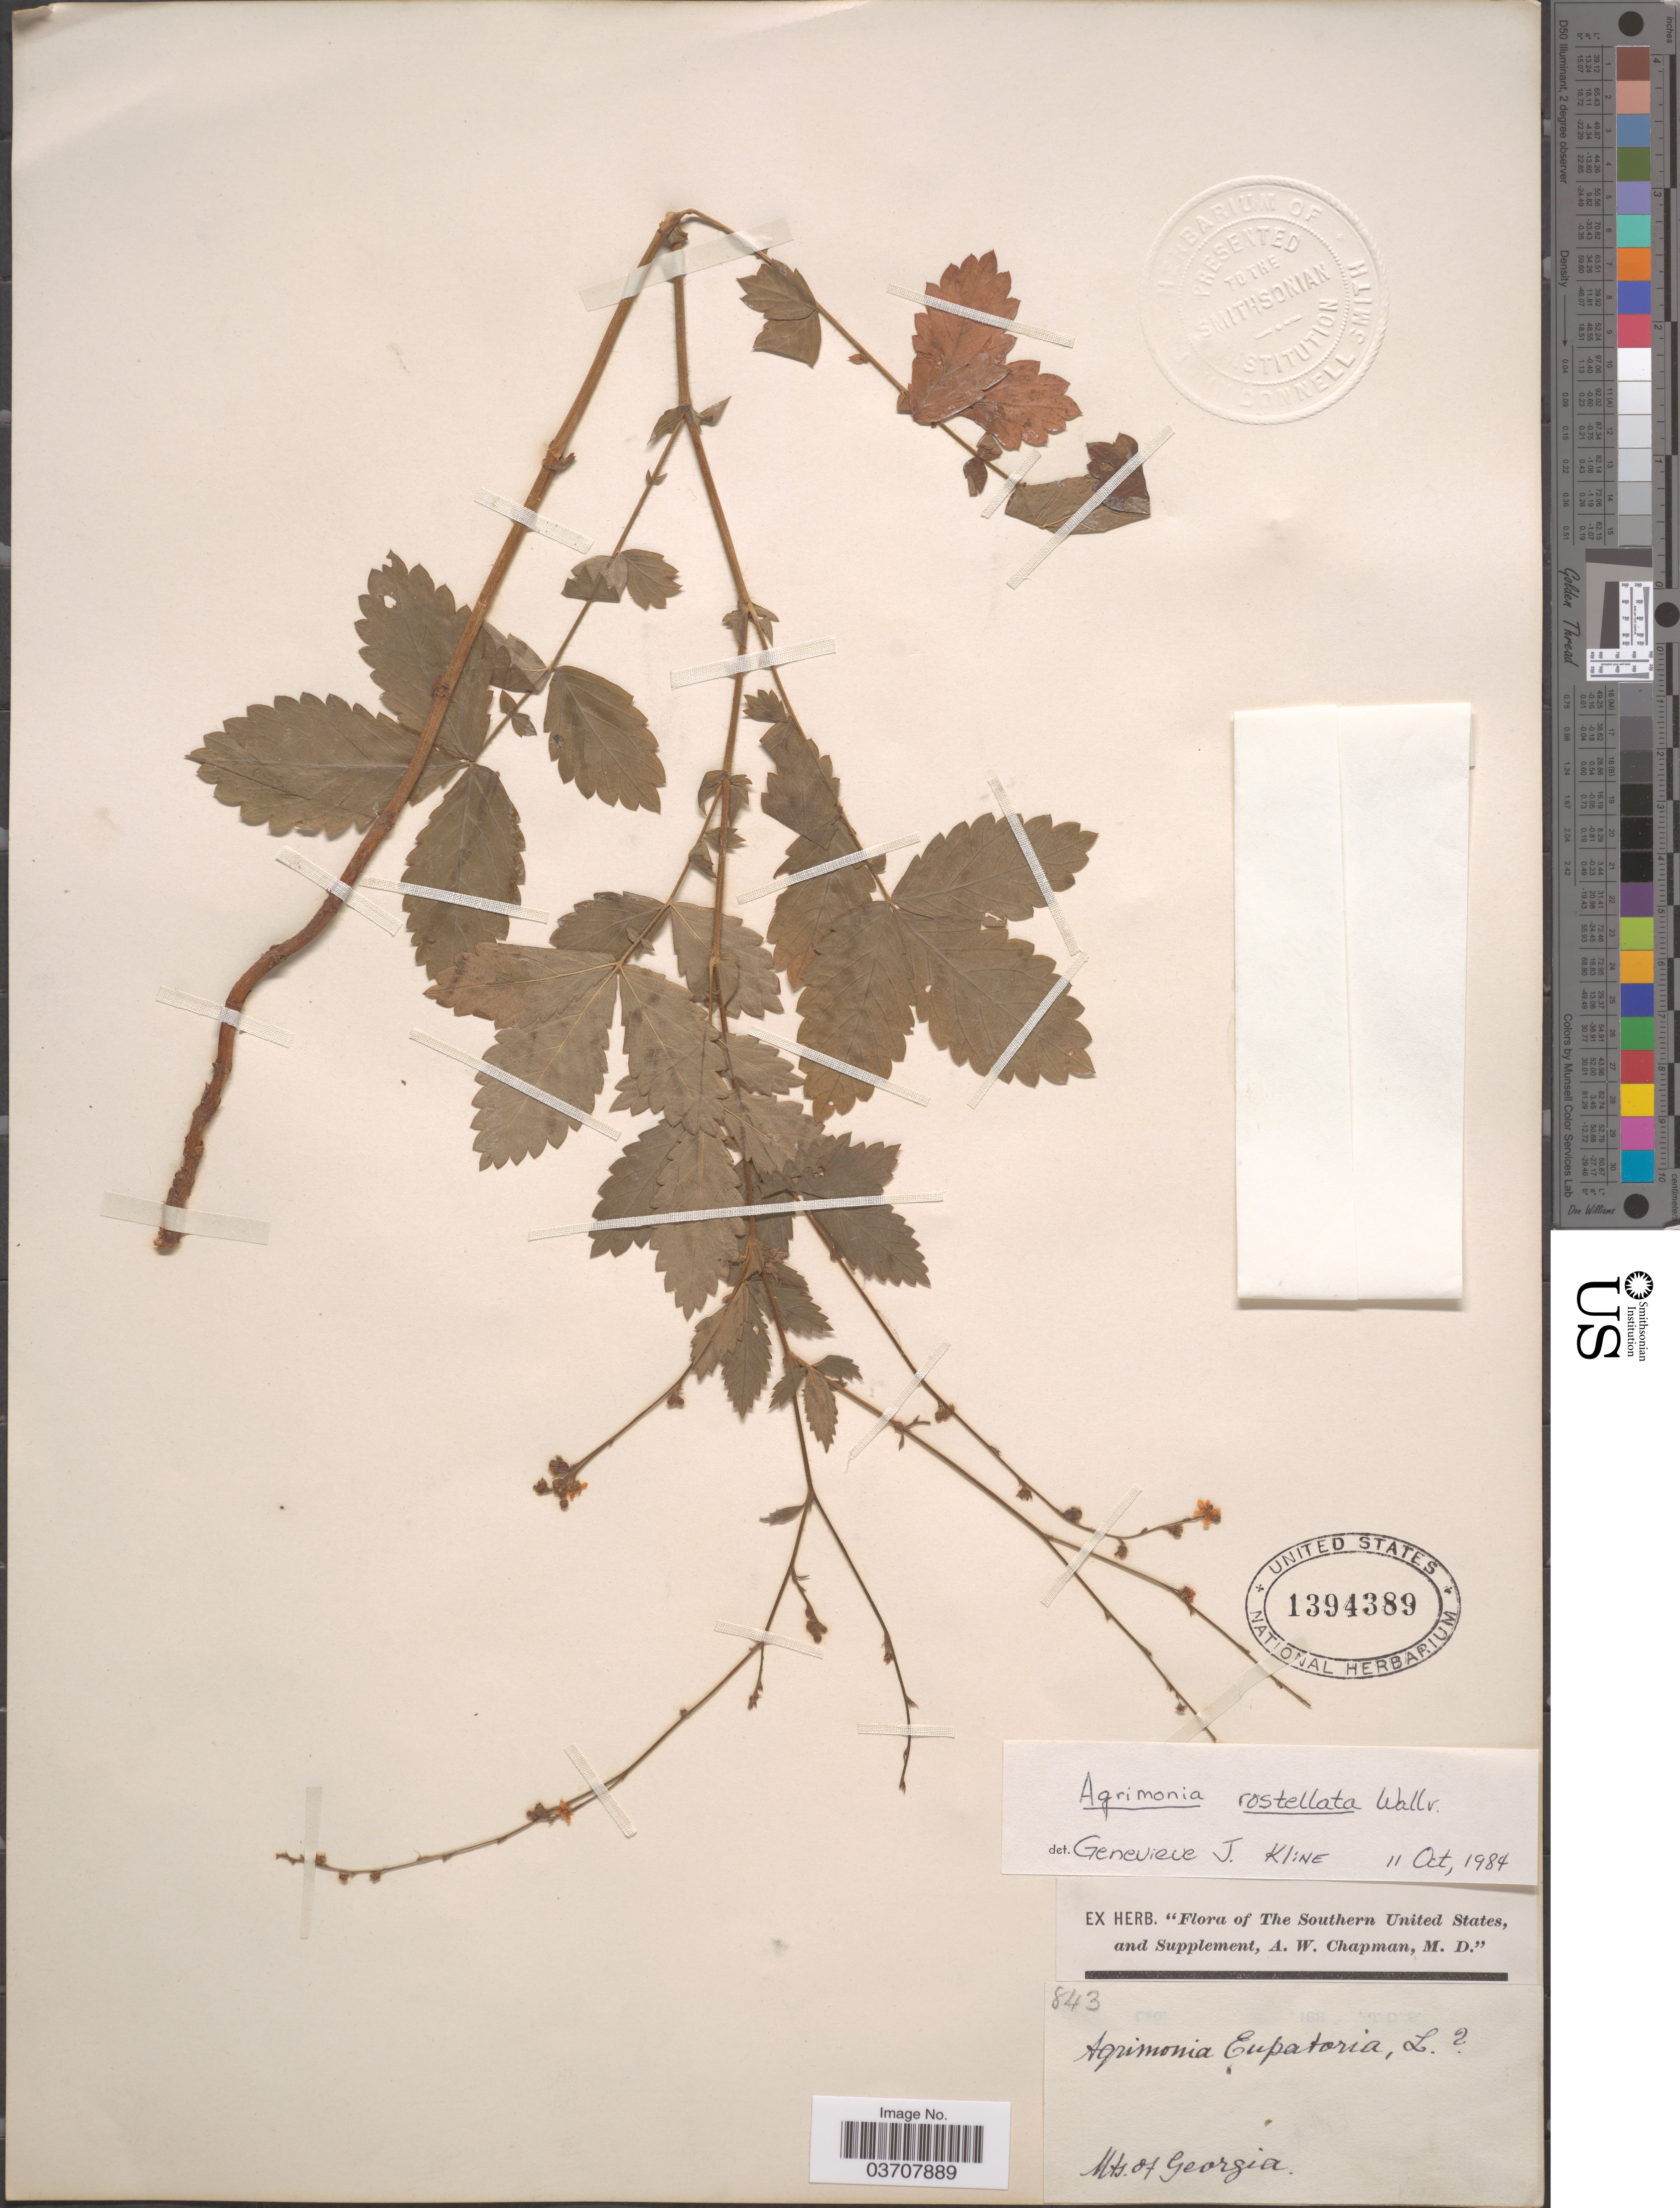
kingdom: Plantae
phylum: Tracheophyta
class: Magnoliopsida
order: Rosales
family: Rosaceae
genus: Agrimonia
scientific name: Agrimonia rostellata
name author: Wallr.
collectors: ex herb. A.W. Chapman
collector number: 843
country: United States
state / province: Georgia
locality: The Southern United States. Mts. of Georgia.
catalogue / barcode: US 1394389